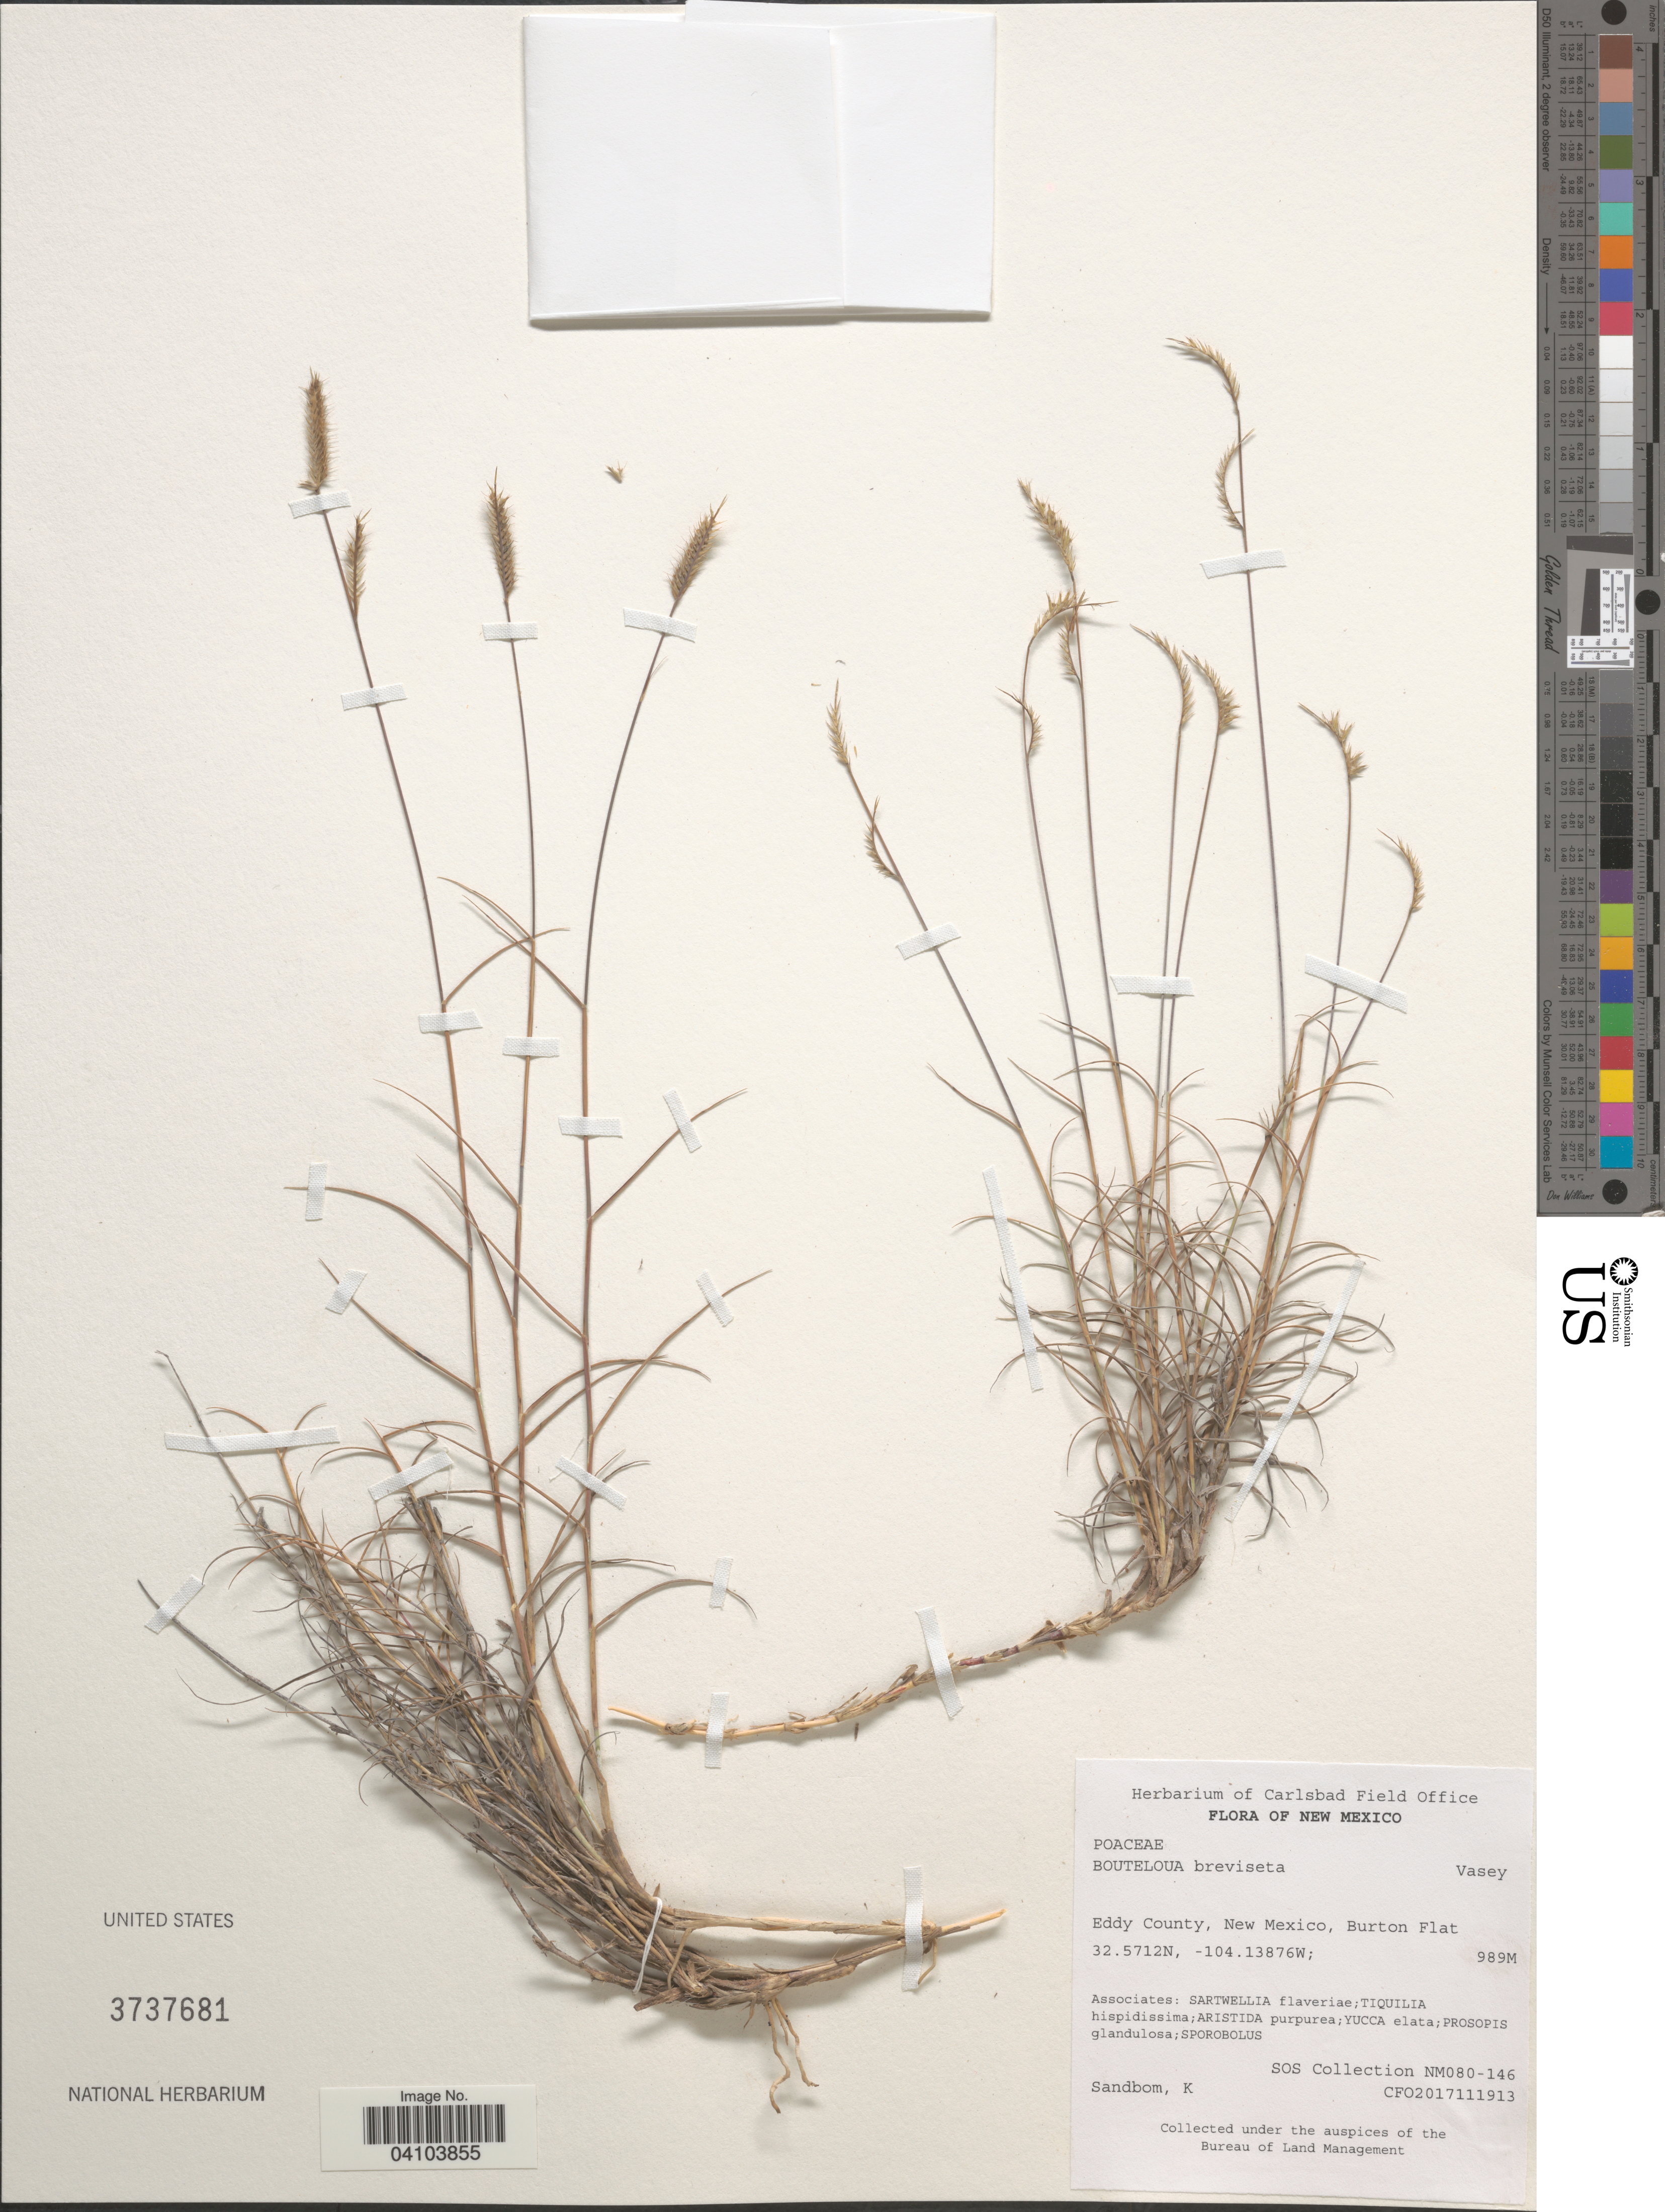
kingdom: Plantae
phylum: Tracheophyta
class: Liliopsida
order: Poales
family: Poaceae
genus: Bouteloua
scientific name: Bouteloua breviseta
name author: Vasey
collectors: K. Sandbom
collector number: CFO2017111913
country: United States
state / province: New Mexico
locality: Eddy County, Burton Flat.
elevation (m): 989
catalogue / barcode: US 3737681